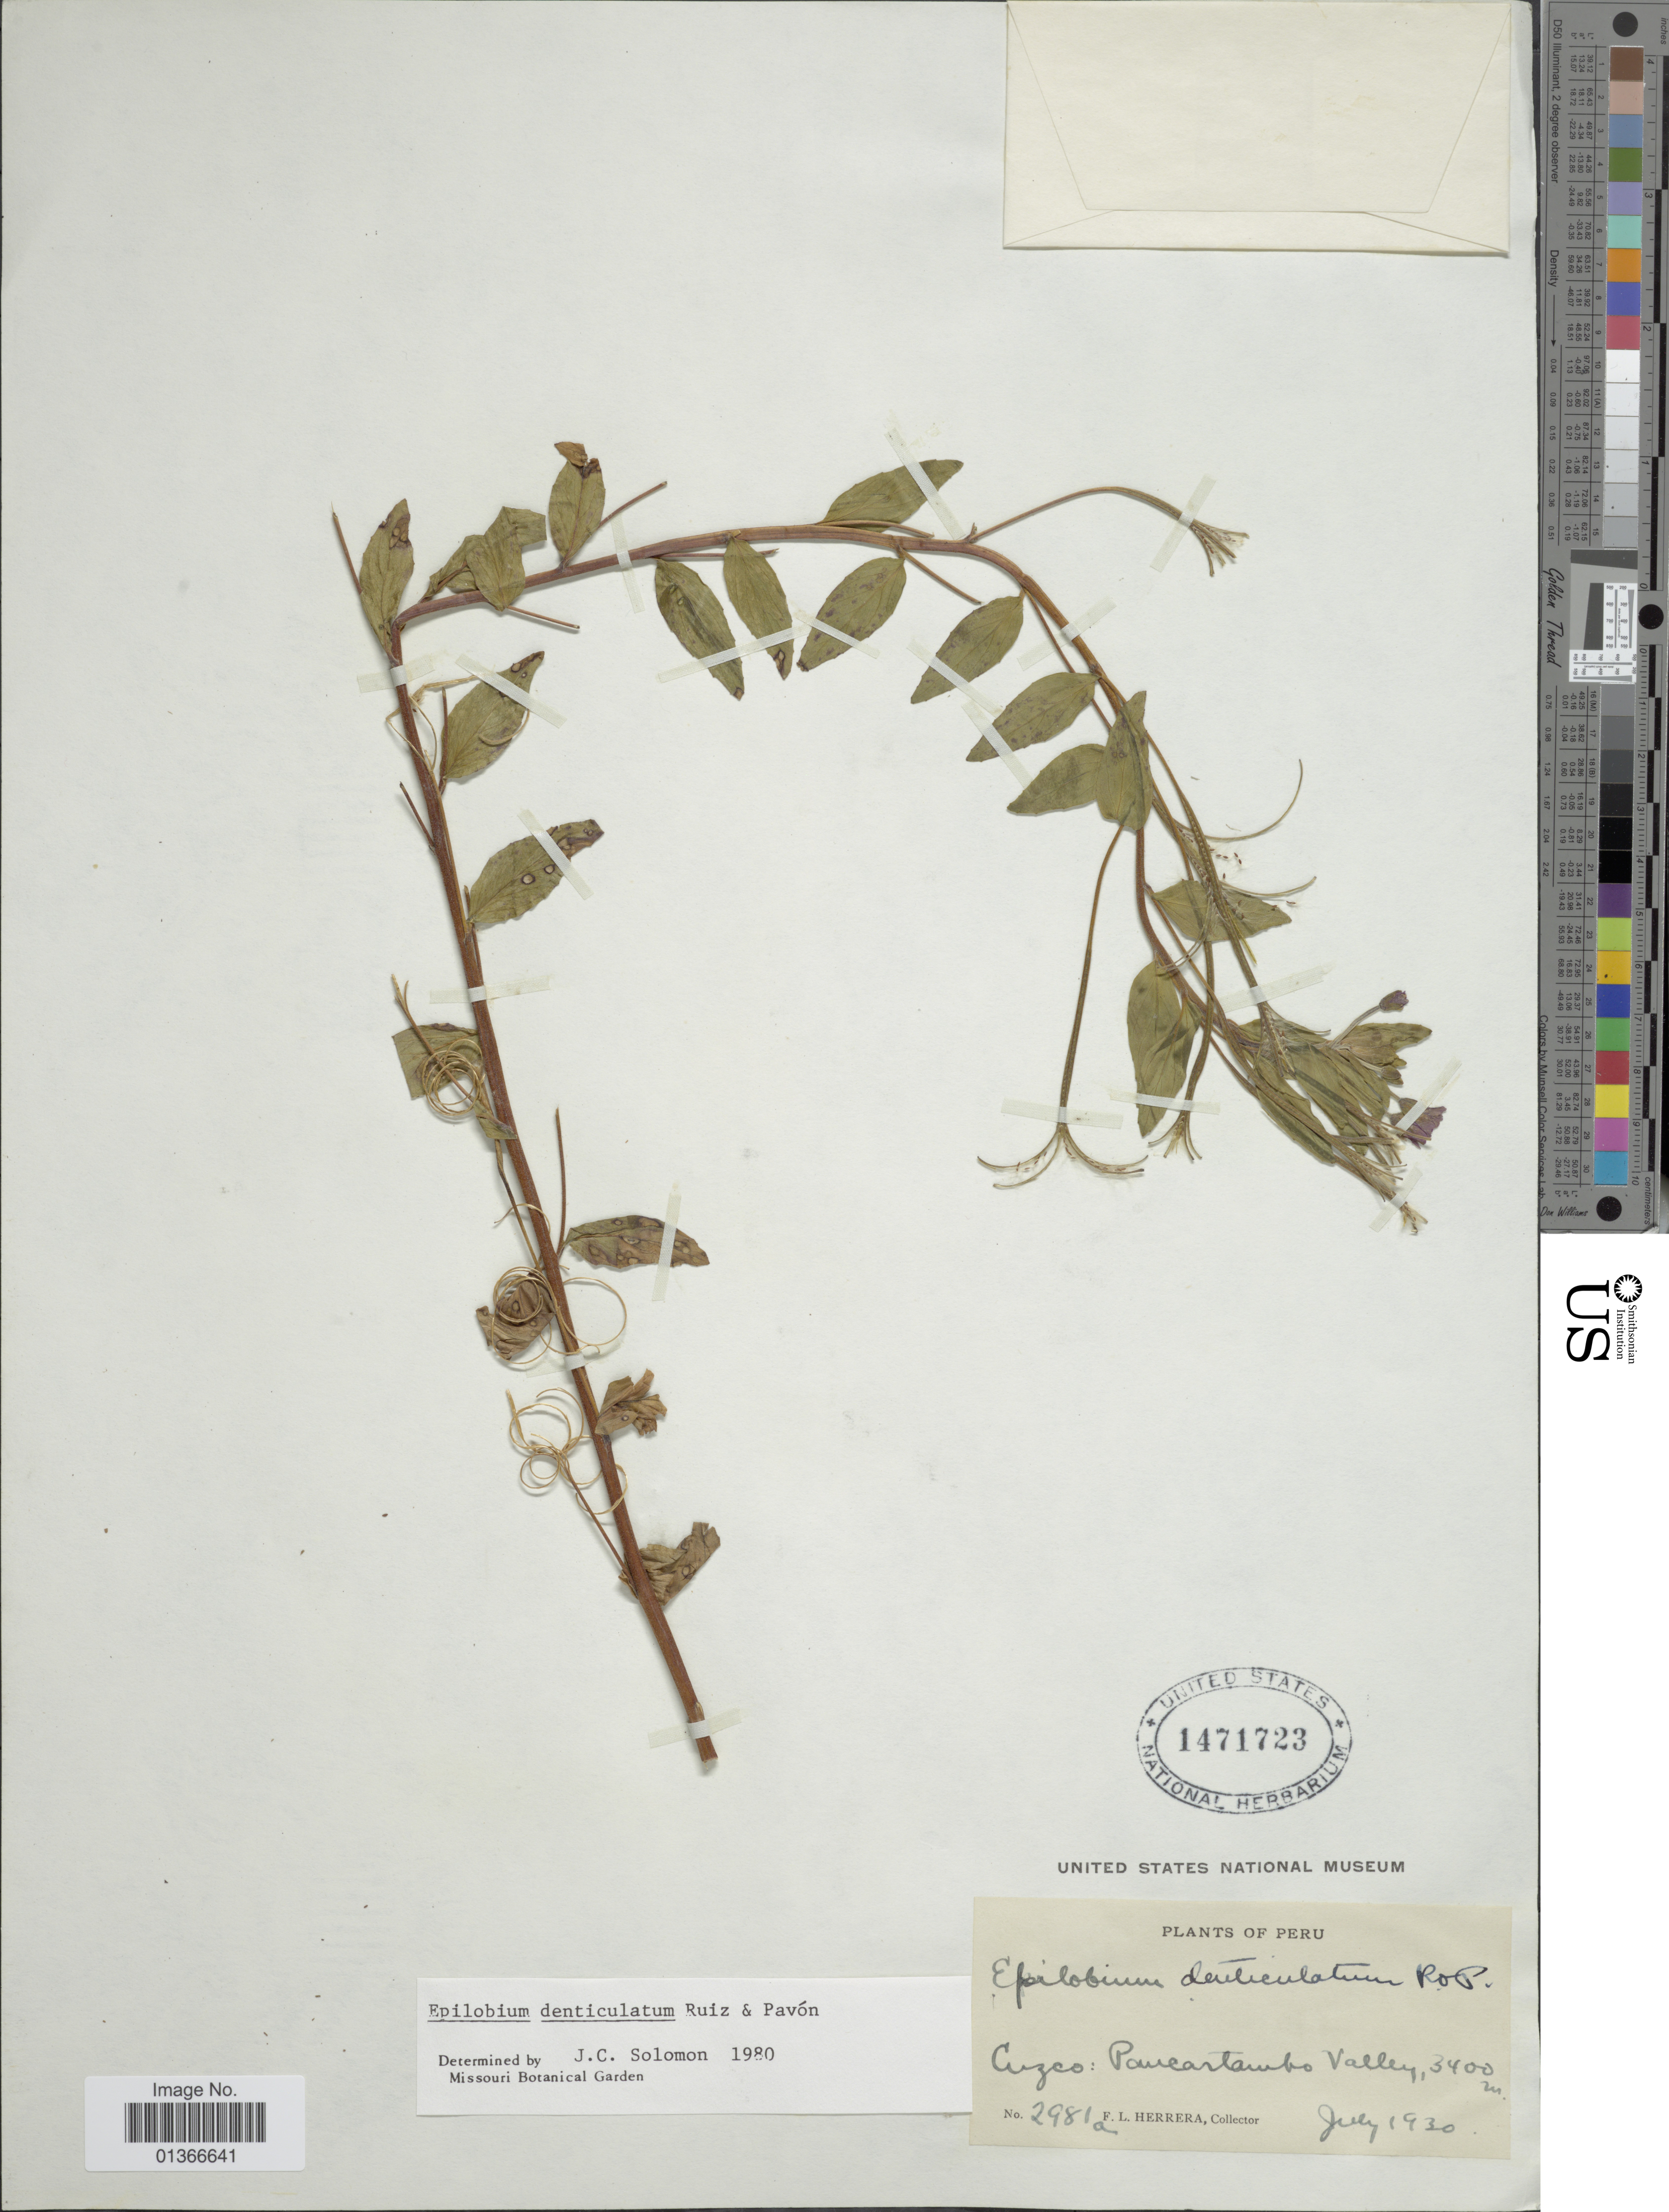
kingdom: Plantae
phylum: Tracheophyta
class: Magnoliopsida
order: Myrtales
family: Onagraceae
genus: Epilobium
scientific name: Epilobium denticulatum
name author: Ruiz & Pav.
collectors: F. L. Herrera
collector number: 2981a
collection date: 1930-07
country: Peru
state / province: Cusco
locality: Paucartambo Valley.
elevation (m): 3400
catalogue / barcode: US 1471723